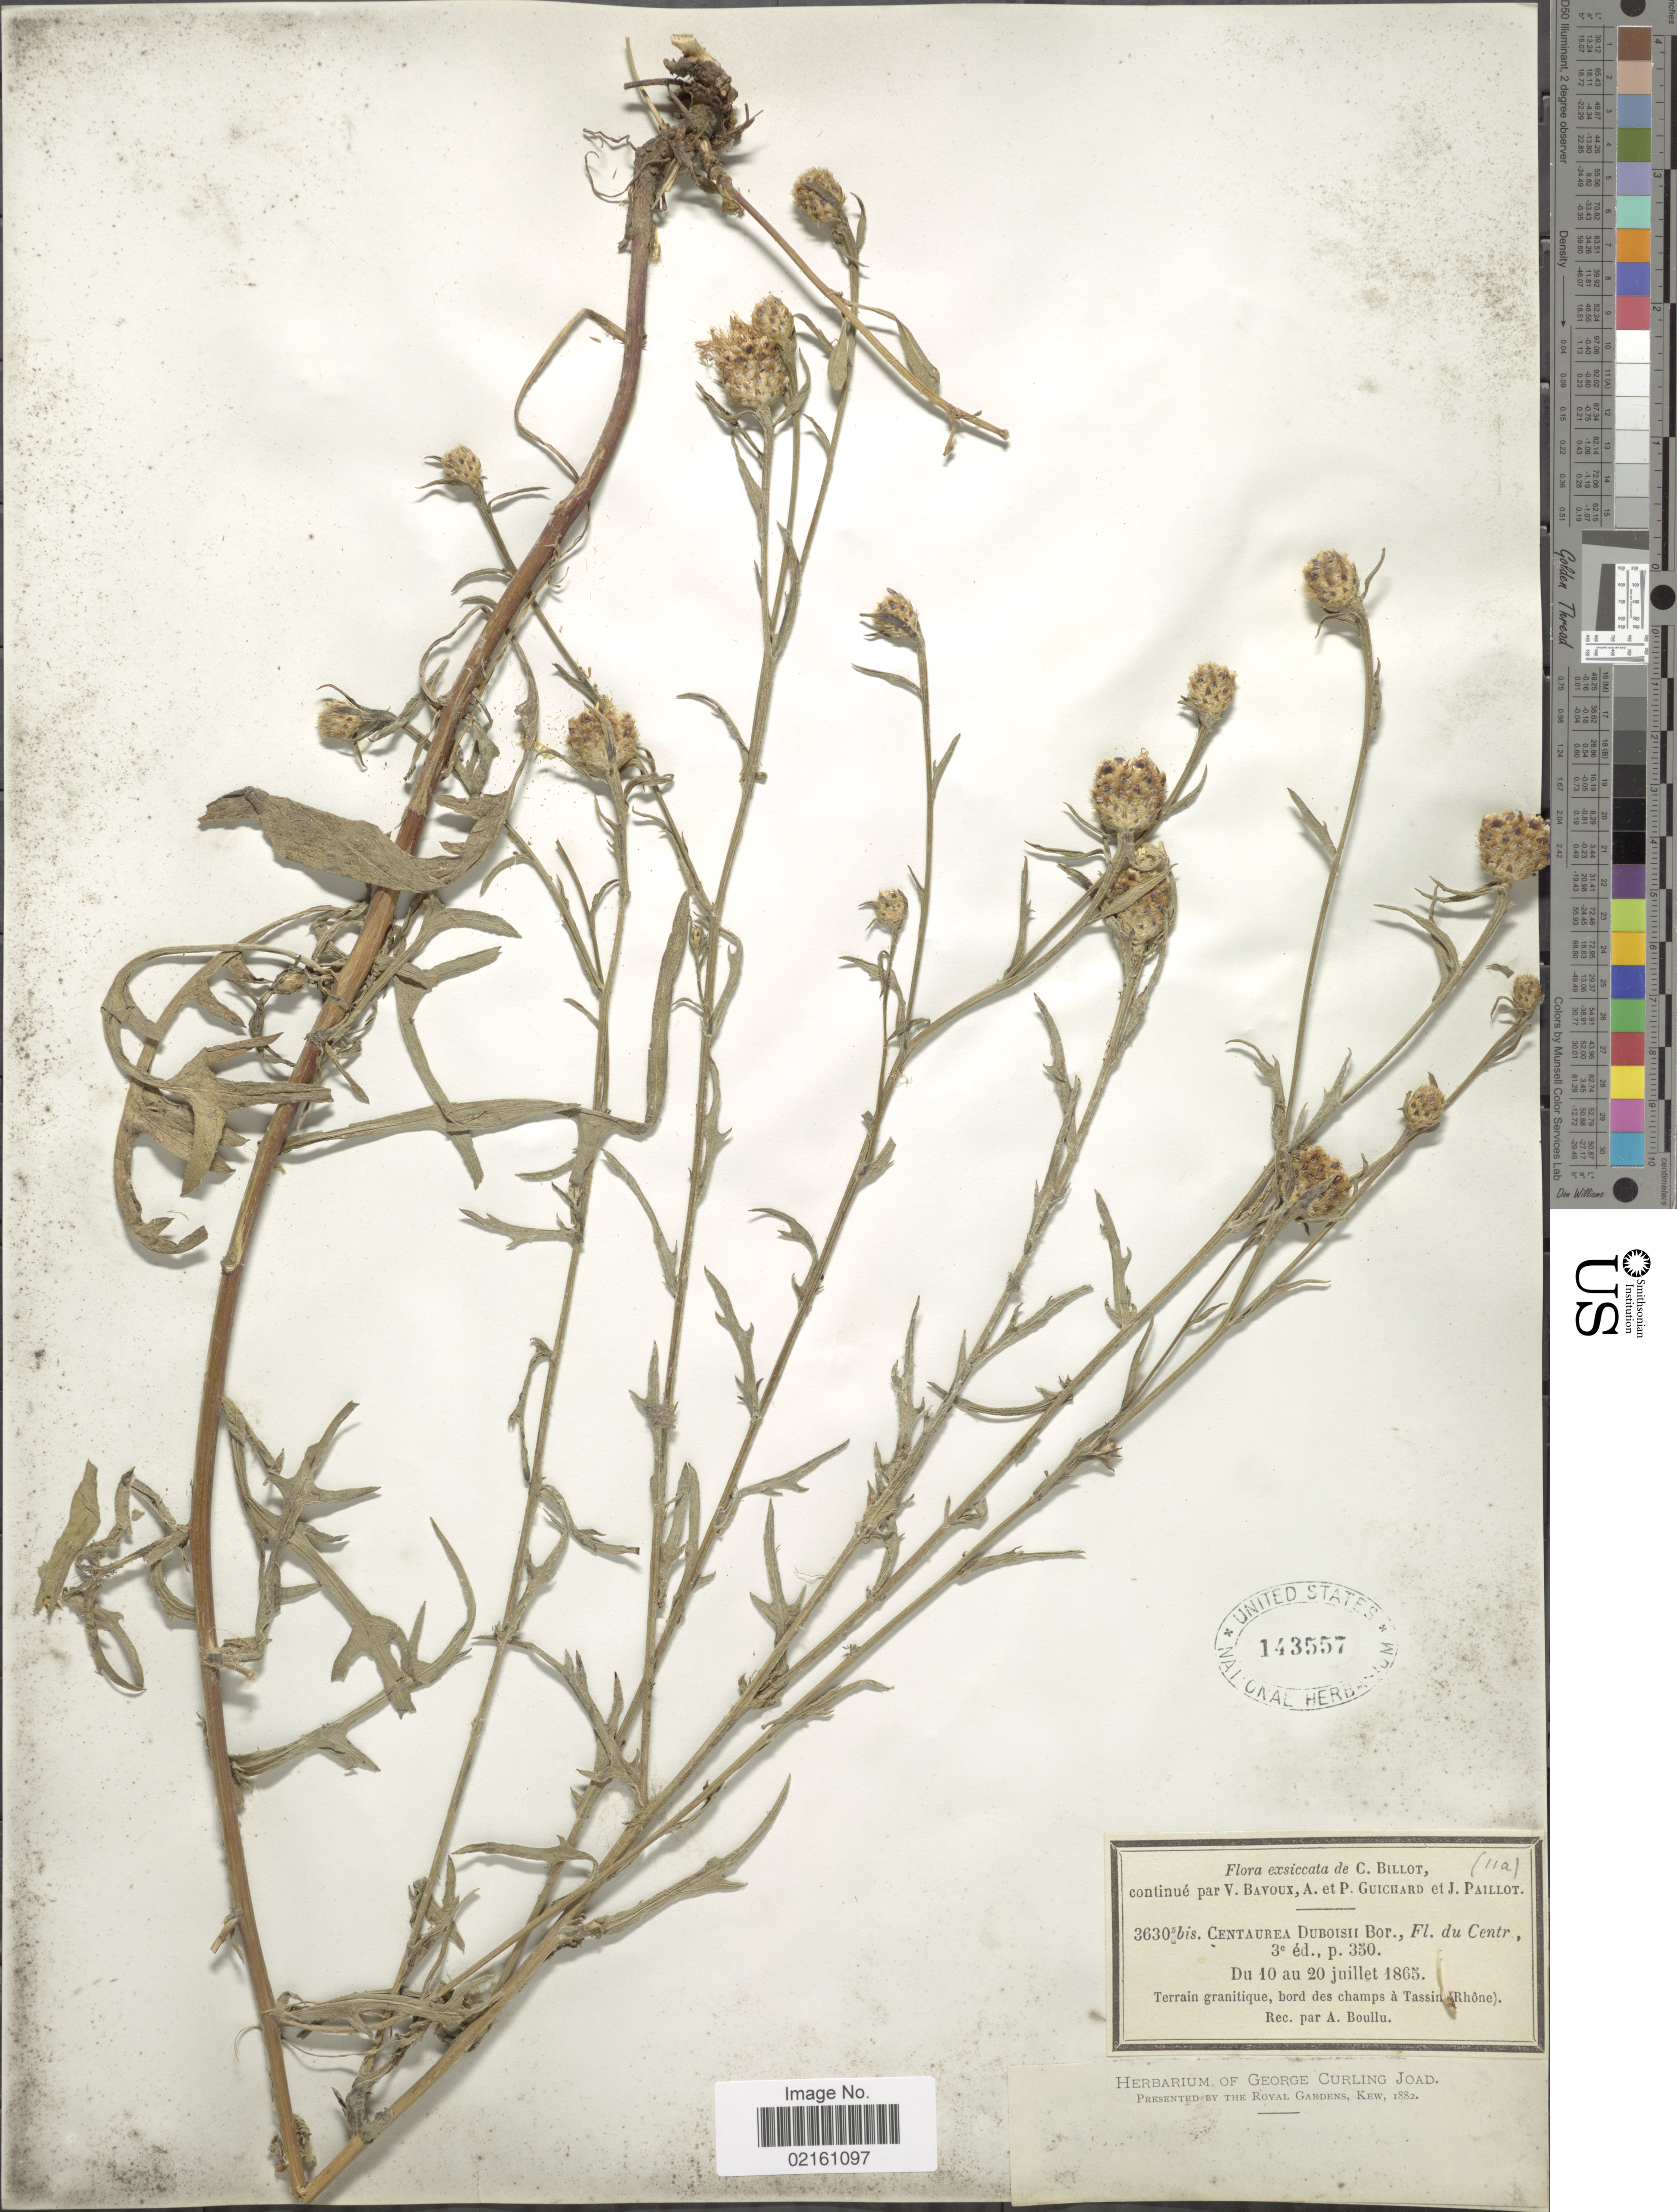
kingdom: Plantae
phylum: Tracheophyta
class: Magnoliopsida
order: Asterales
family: Asteraceae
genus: Centaurea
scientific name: Centaurea jacea subsp. angustifolia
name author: (DC.) Gremli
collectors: C. Billot, Bavoux, V., Guichard, A., P. Guichard & J. Paillot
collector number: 3630bis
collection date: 1865-07-10/1865-07-20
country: France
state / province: Auvergne-Rhône-Alpes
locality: Tassin (Rhone)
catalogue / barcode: US 143557